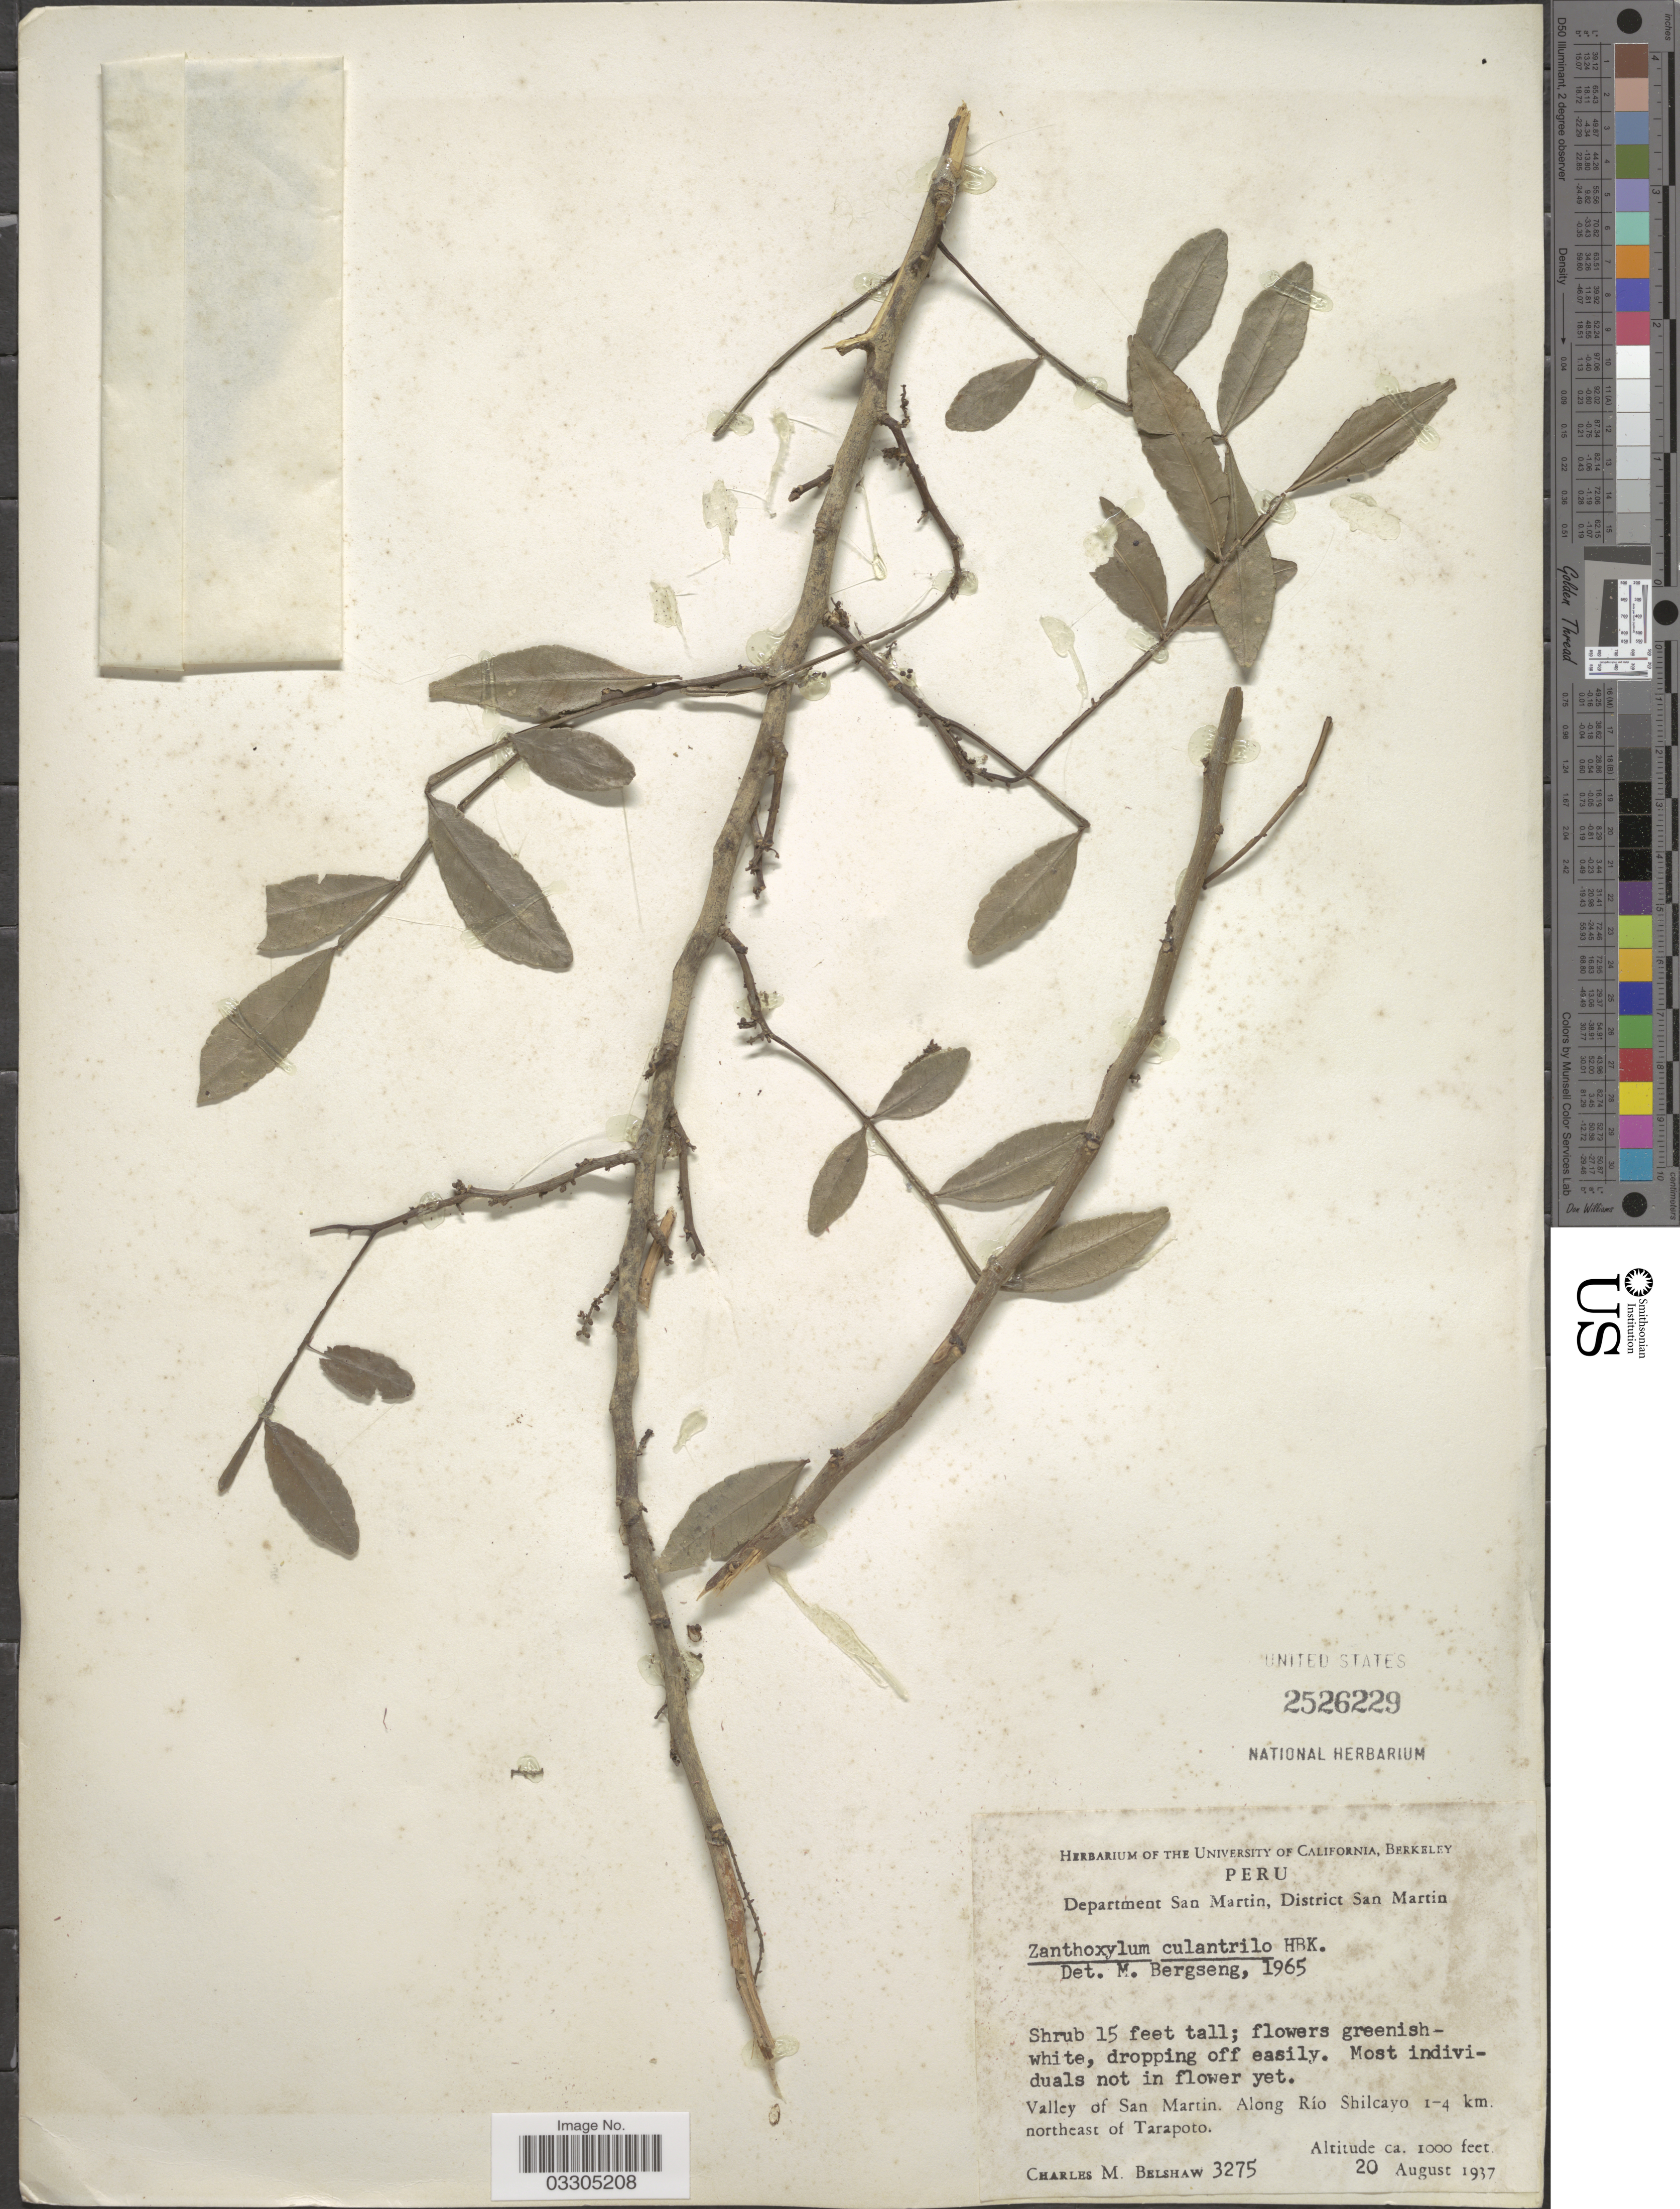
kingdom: Plantae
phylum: Tracheophyta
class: Magnoliopsida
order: Sapindales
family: Rutaceae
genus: Zanthoxylum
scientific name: Zanthoxylum culantrillo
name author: Kunth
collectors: C. Shaw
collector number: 3275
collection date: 1937-08-20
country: Peru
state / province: San Martín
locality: Department San Martin, District San Martin. Valley of San Martin. Along Río Shilcayo 1-4 km. northeast of Tarapoto.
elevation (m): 305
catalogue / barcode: US 2526229